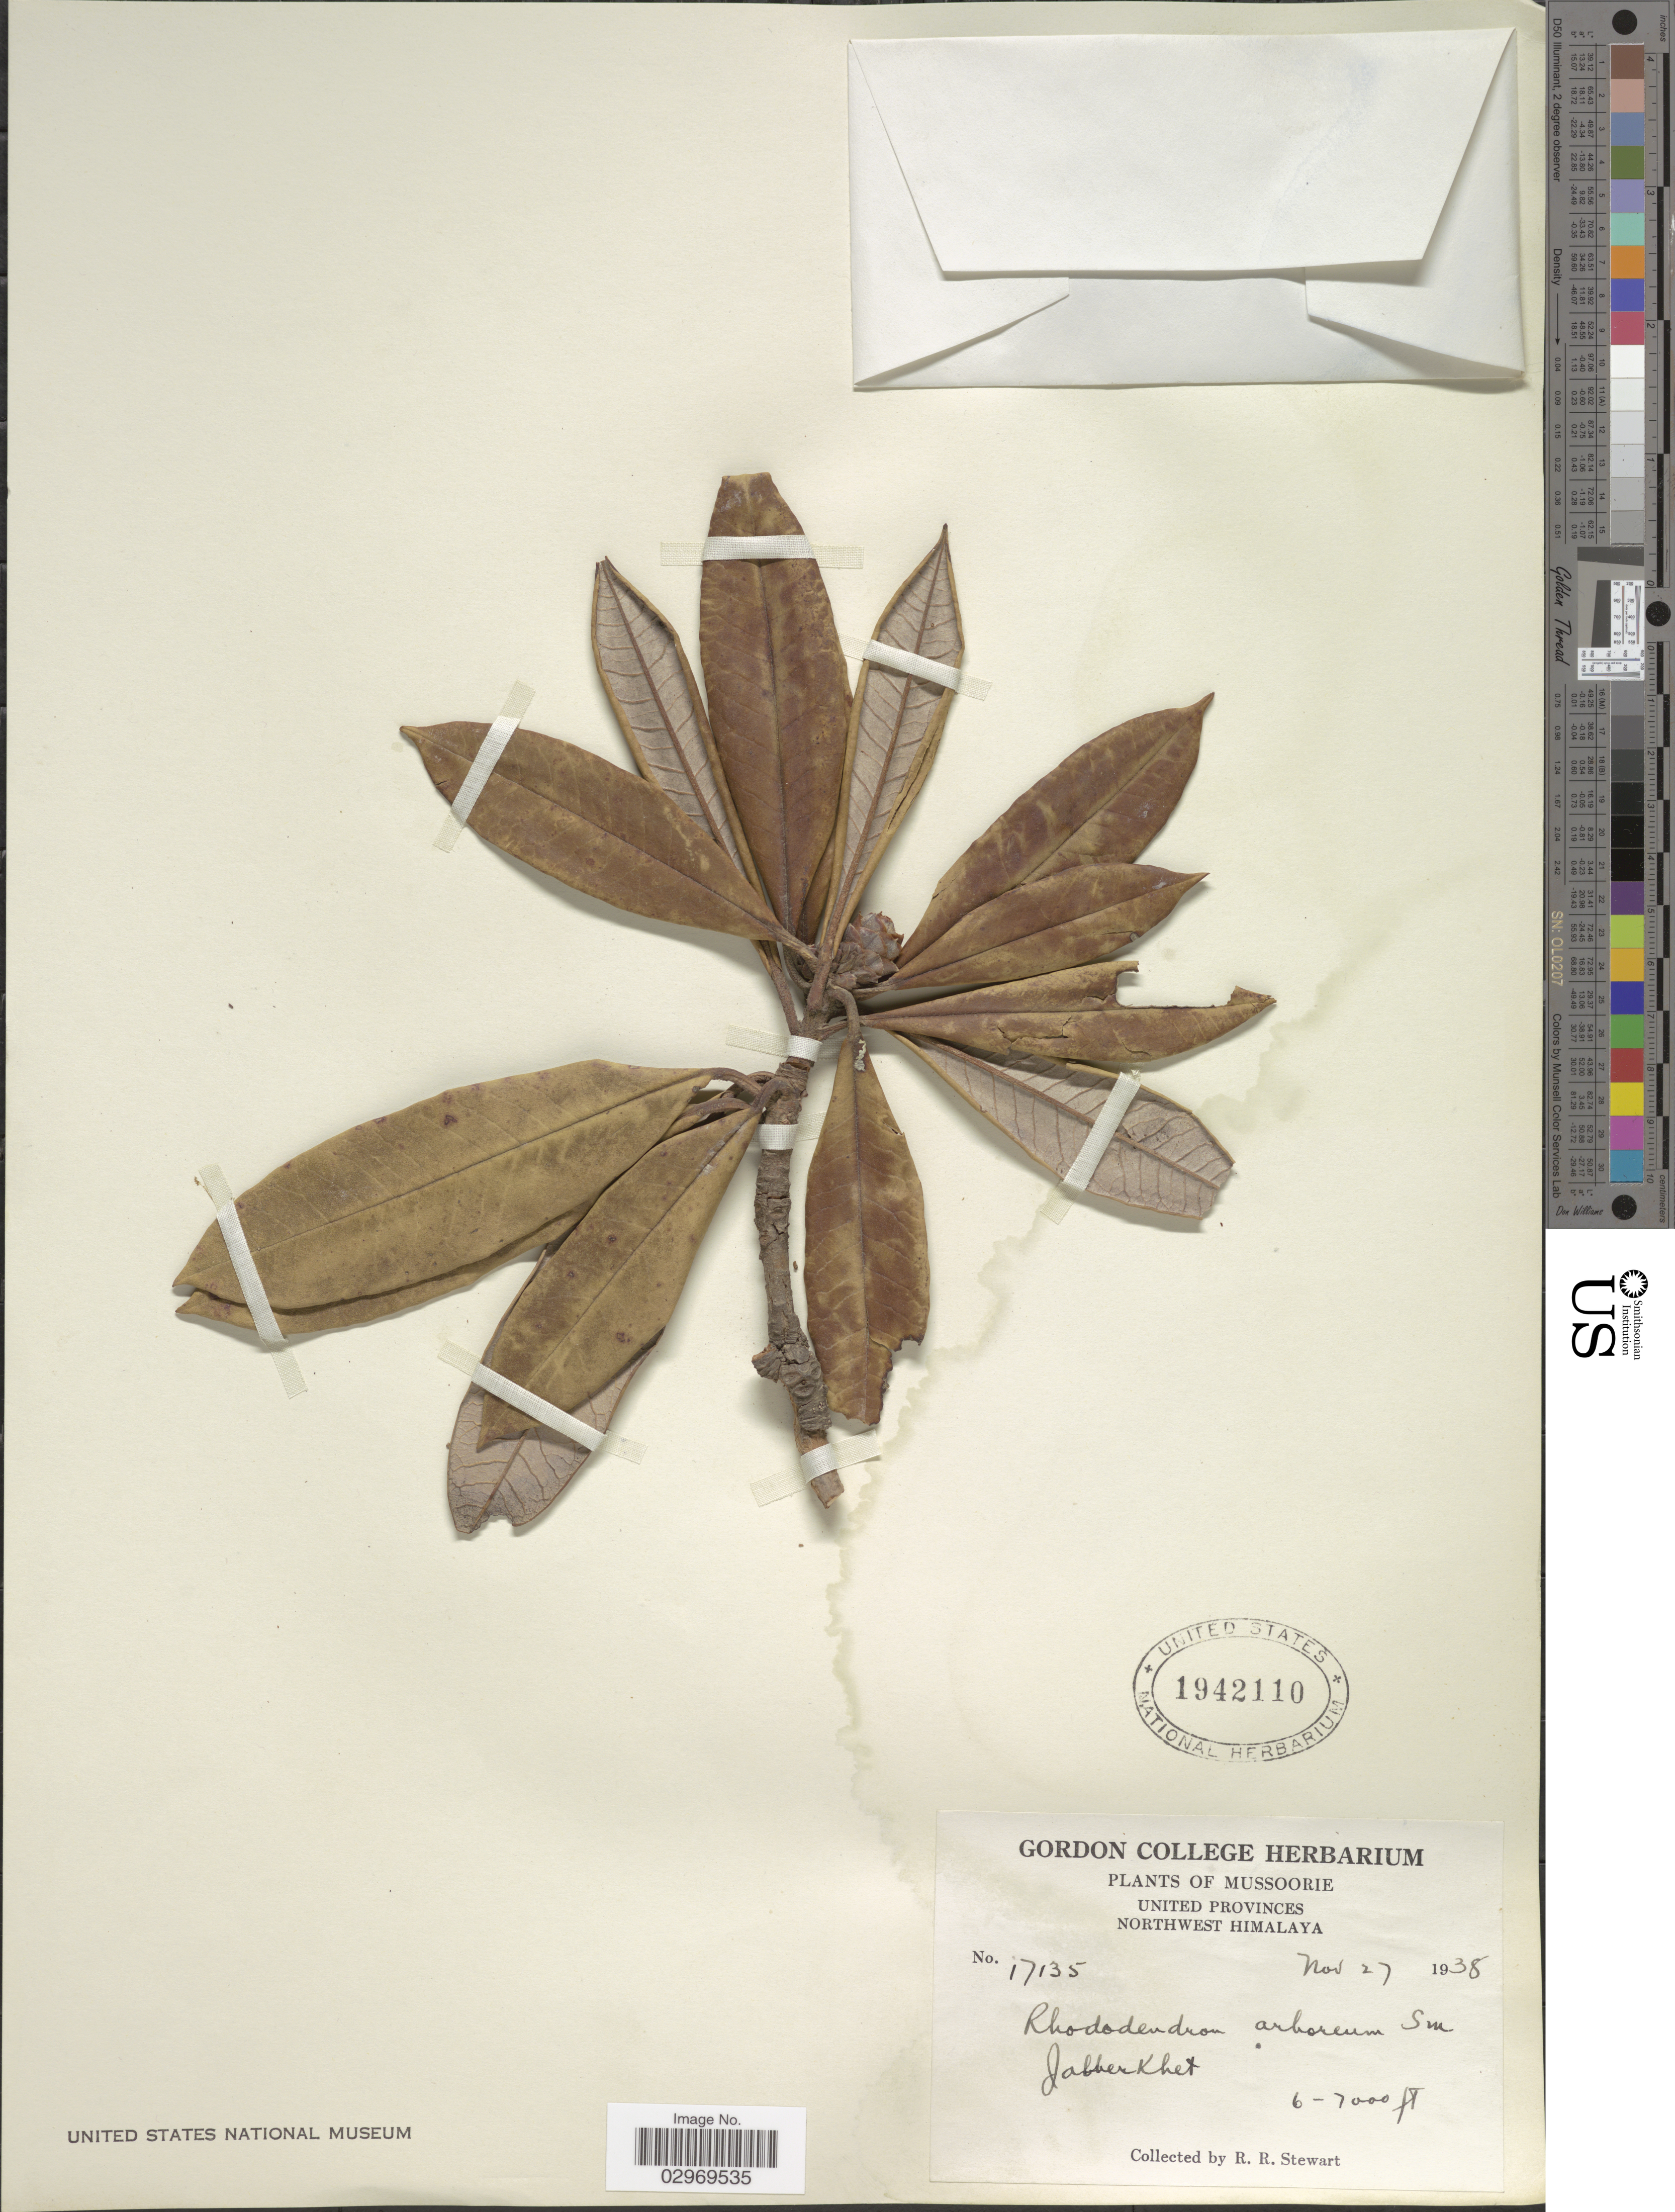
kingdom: Plantae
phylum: Tracheophyta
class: Magnoliopsida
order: Ericales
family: Ericaceae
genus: Rhododendron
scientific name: Rhododendron arboreum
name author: Sm.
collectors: R. Stewart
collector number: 17135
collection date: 1938-11-27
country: India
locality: Mussoorie, United Provinces, Northwest Himalaya, Jabberkhet.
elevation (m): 1829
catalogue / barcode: US 1942110